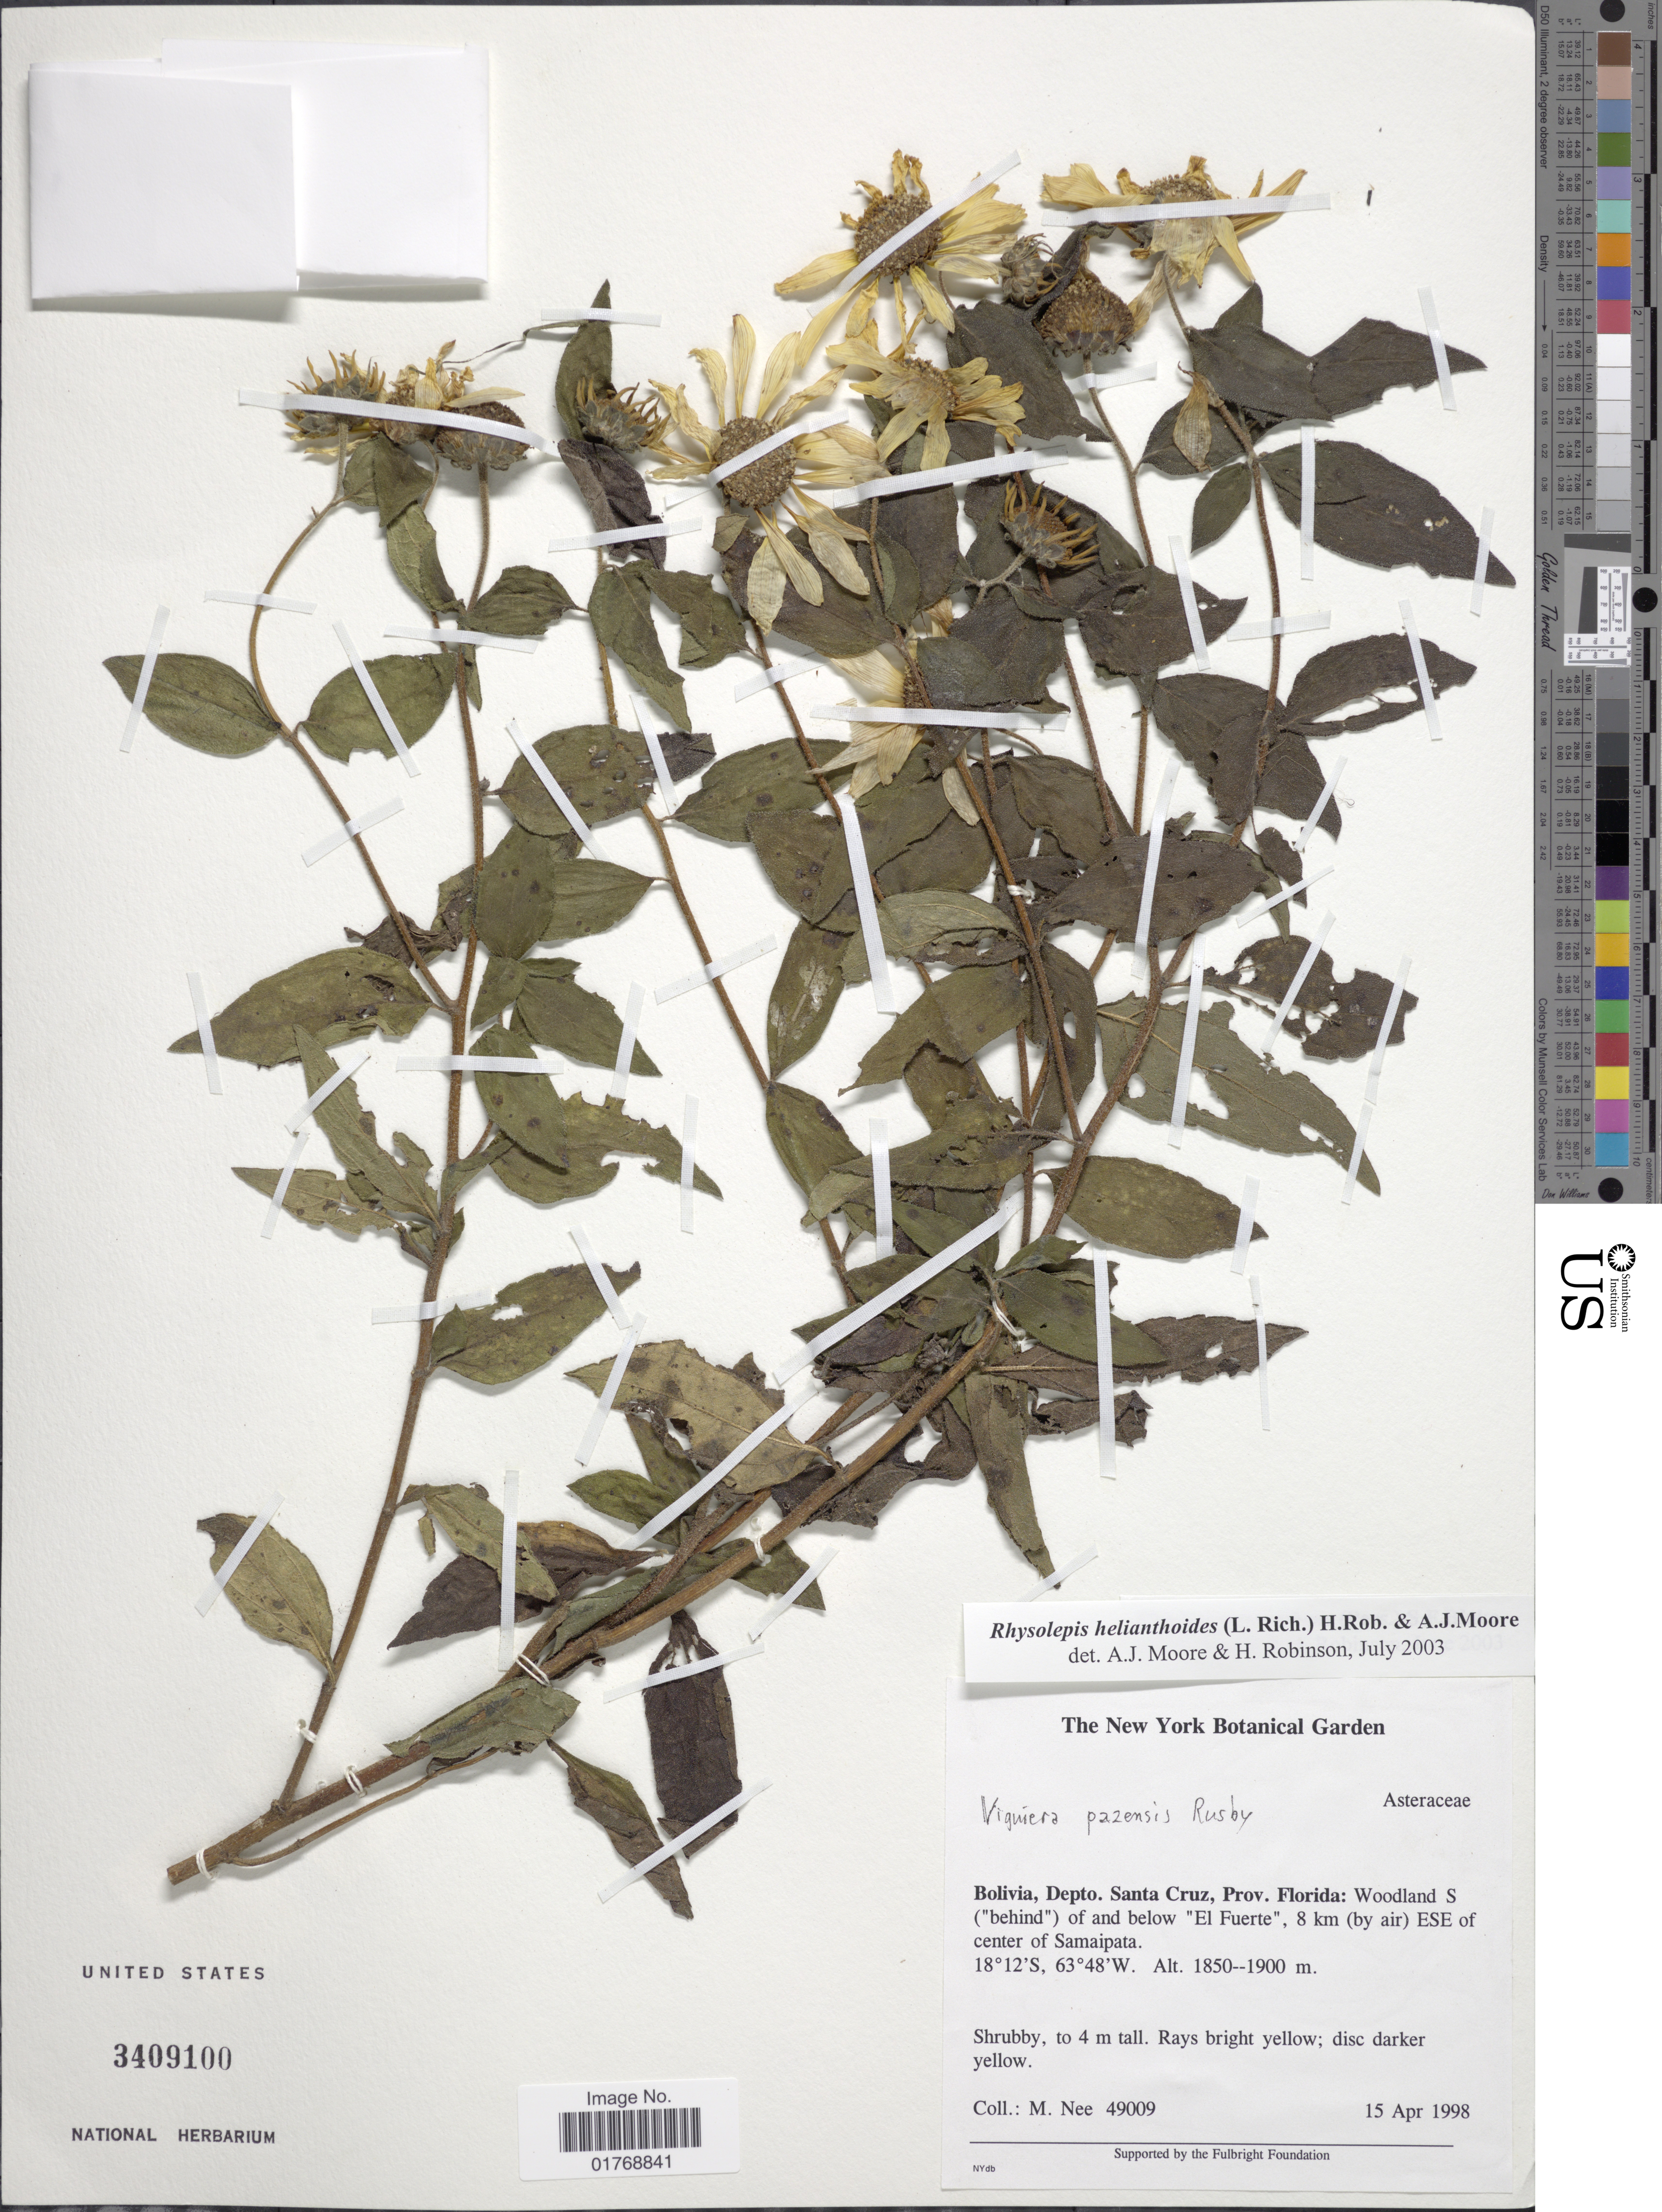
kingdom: Plantae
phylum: Tracheophyta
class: Magnoliopsida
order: Asterales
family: Asteraceae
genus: Viguiera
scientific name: Viguiera procumbens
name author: (Pers.) S.F. Blake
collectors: M. Nee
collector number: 49009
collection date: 1998-04-15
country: Bolivia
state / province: Santa Cruz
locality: Bolivia, Depto. Santa Cruz, Prov. Florida: Woodland S ("behind") of and below "El Fuerte", 8 km (by air) ESE of center of Samaipata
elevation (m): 1850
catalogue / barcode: US 3409100